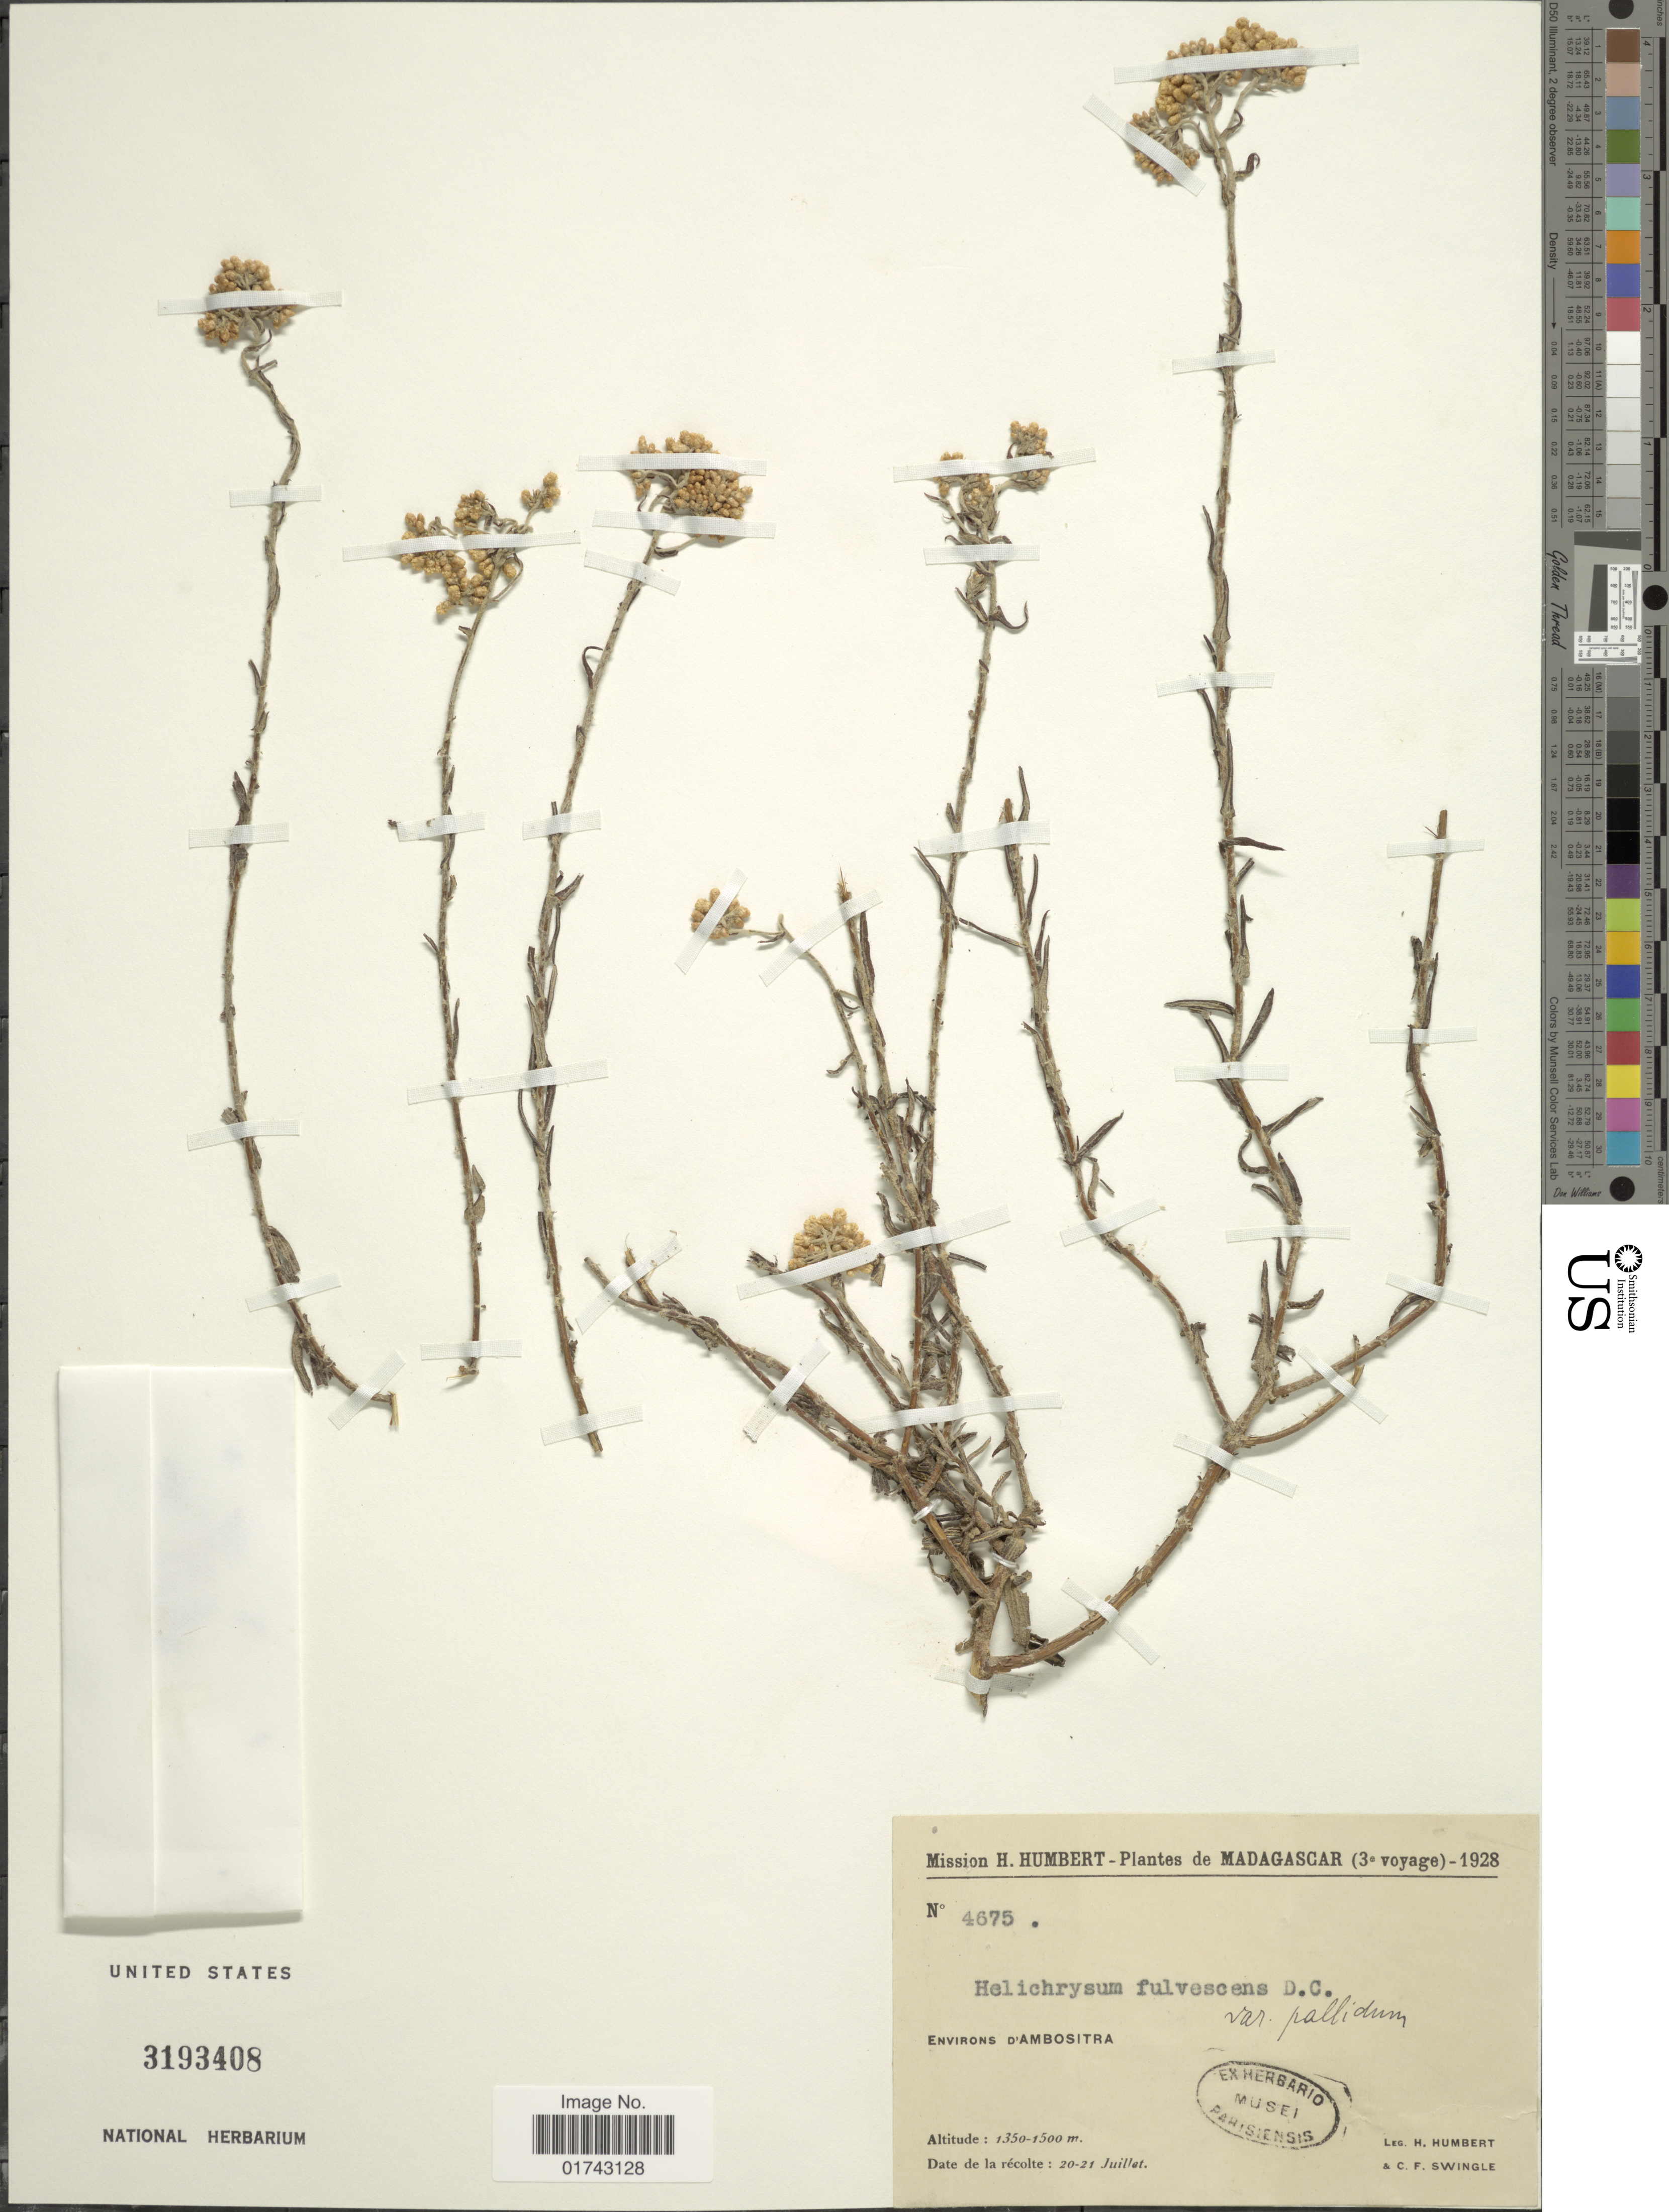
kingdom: Plantae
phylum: Tracheophyta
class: Magnoliopsida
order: Asterales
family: Asteraceae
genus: Helichrysum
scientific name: Helichrysum fulvescens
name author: DC.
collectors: H. Humbert & C. Swingle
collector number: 4675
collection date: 1928-07-20/1928-07-21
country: Madagascar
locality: Environs D'Ambositra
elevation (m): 1350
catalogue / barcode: US 3193408